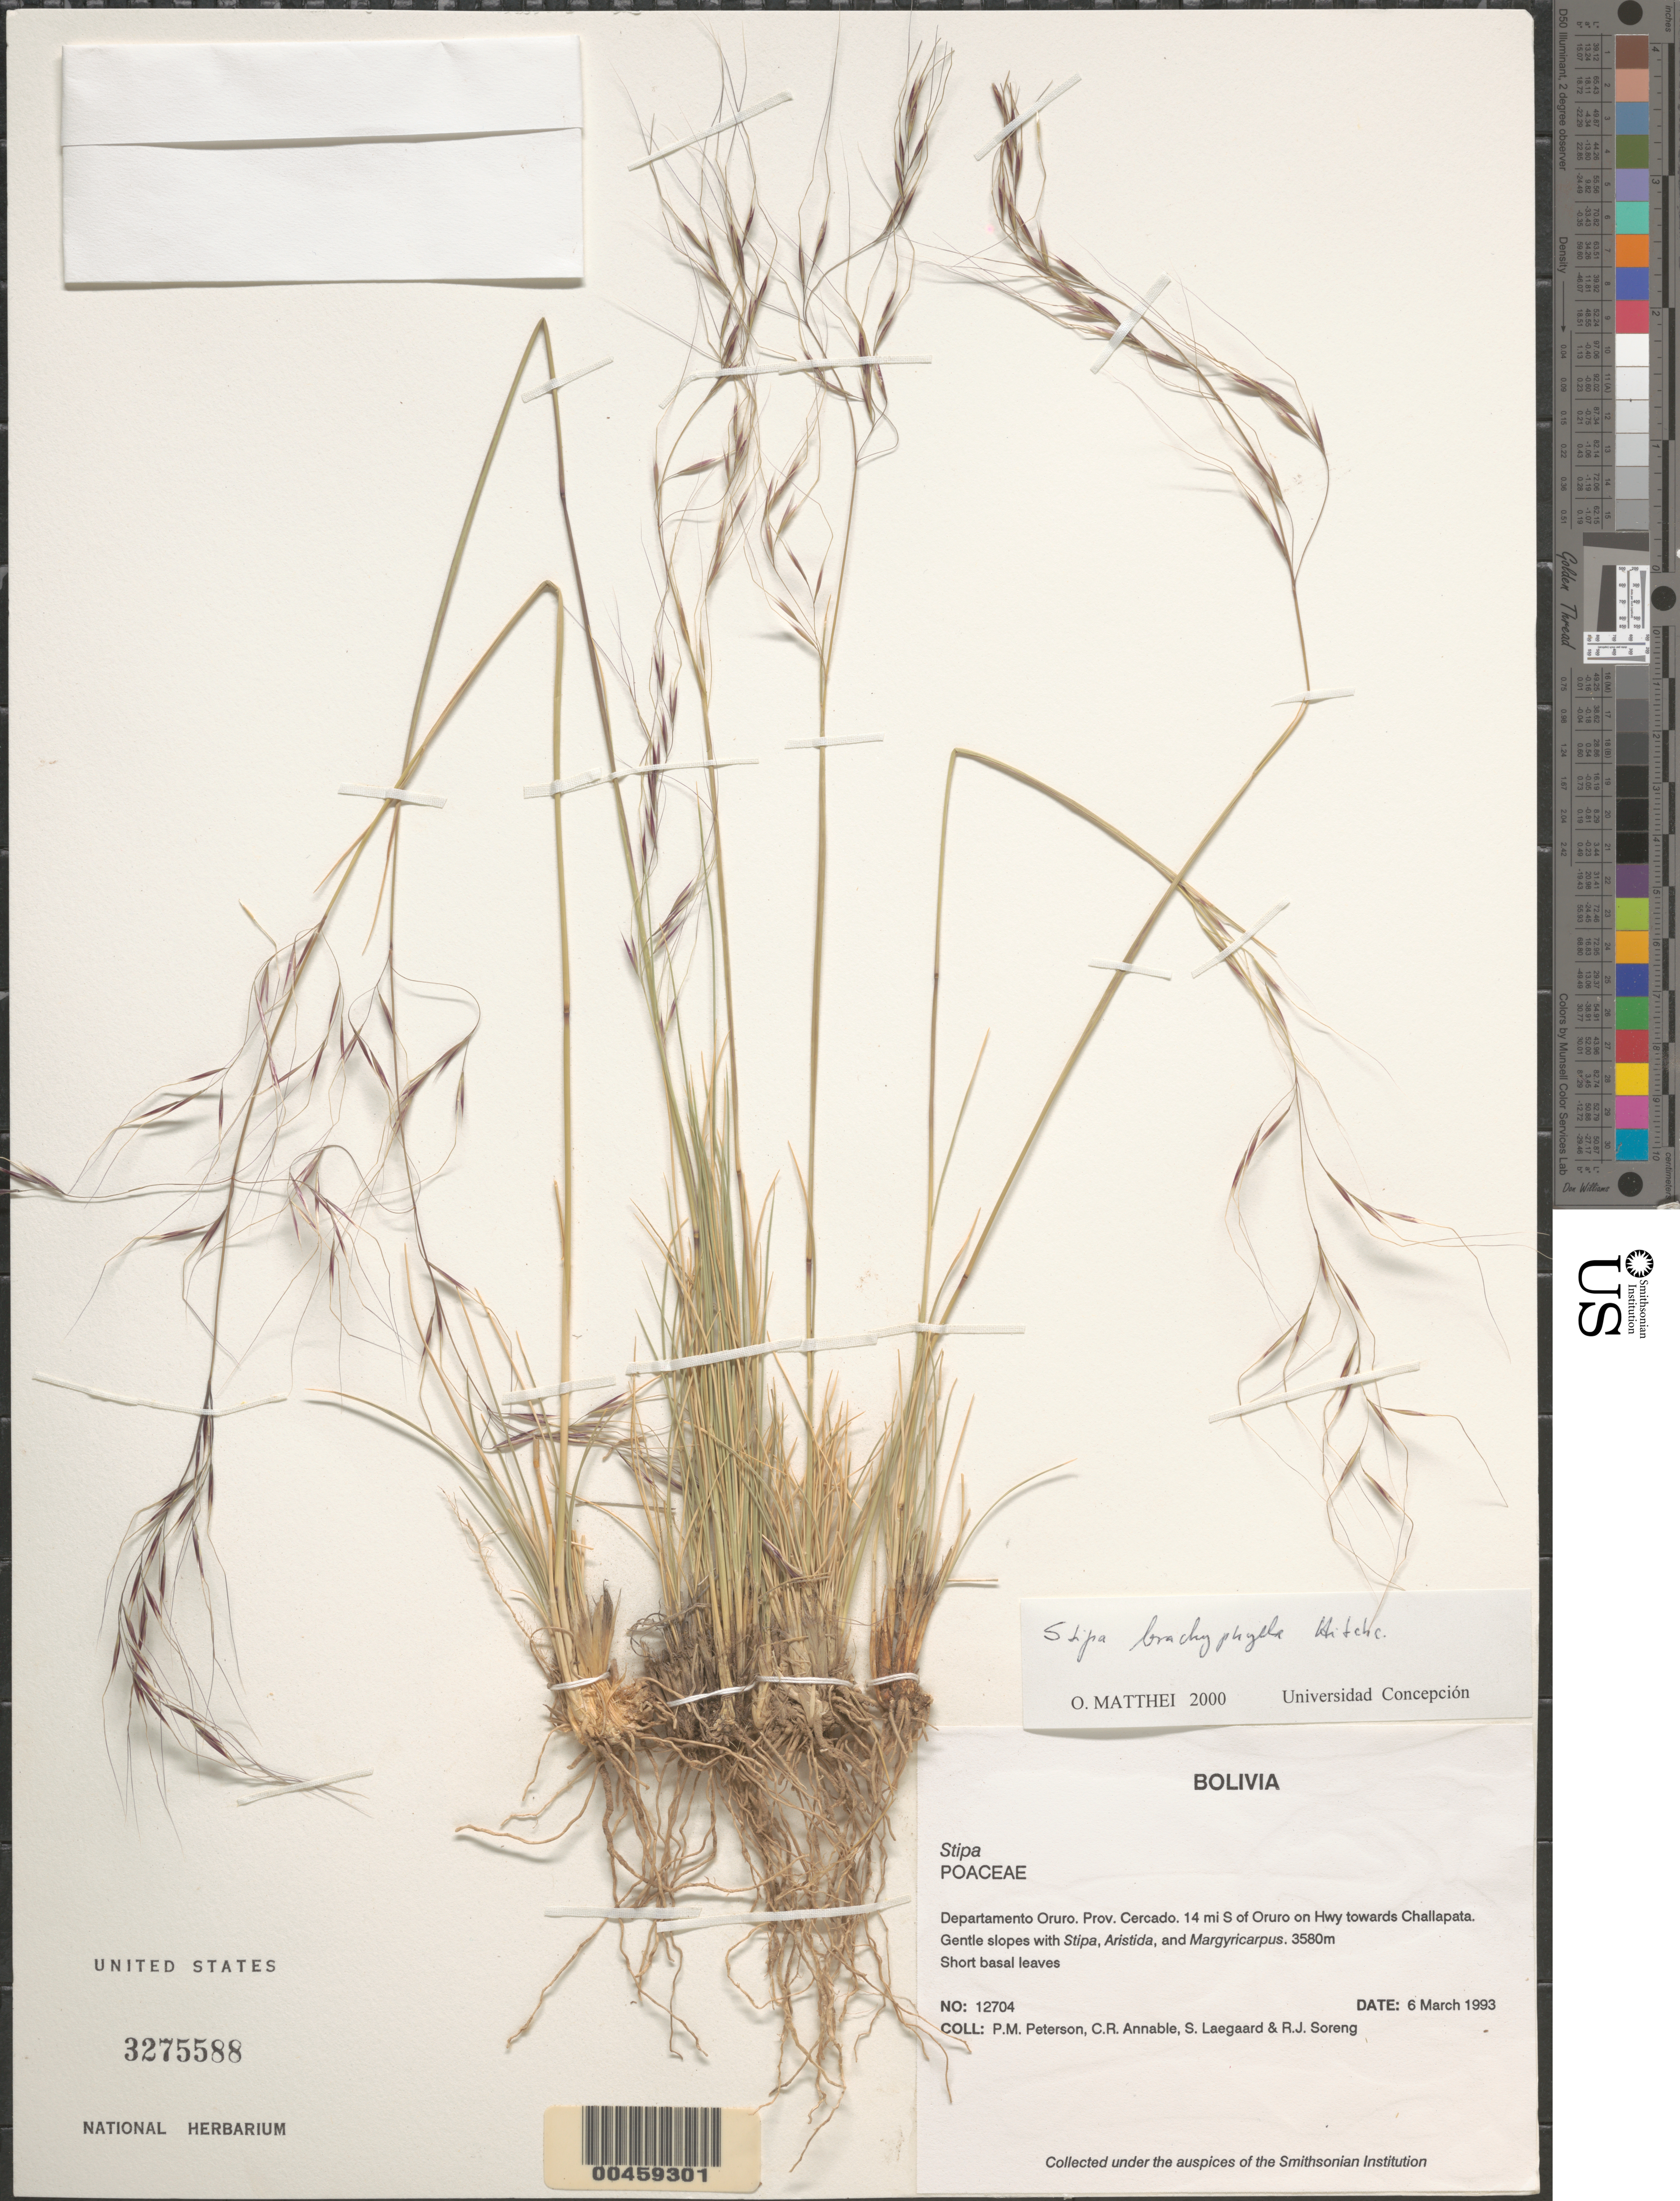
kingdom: Plantae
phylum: Tracheophyta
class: Liliopsida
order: Poales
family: Poaceae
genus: Stipa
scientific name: Stipa sp.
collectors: P. M. Peterson, C. R. Annable, S. Lægaard & R. J. Soreng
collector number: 12704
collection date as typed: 06 Mar 1993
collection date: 1993-03-06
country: Bolivia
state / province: Oruro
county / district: Cercado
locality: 14 mi S of Oruro on Hwy towards Challapata.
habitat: Gentle slopes with Stipa, Aristida, and Margyricarpus.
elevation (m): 3580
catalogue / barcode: US 3275588